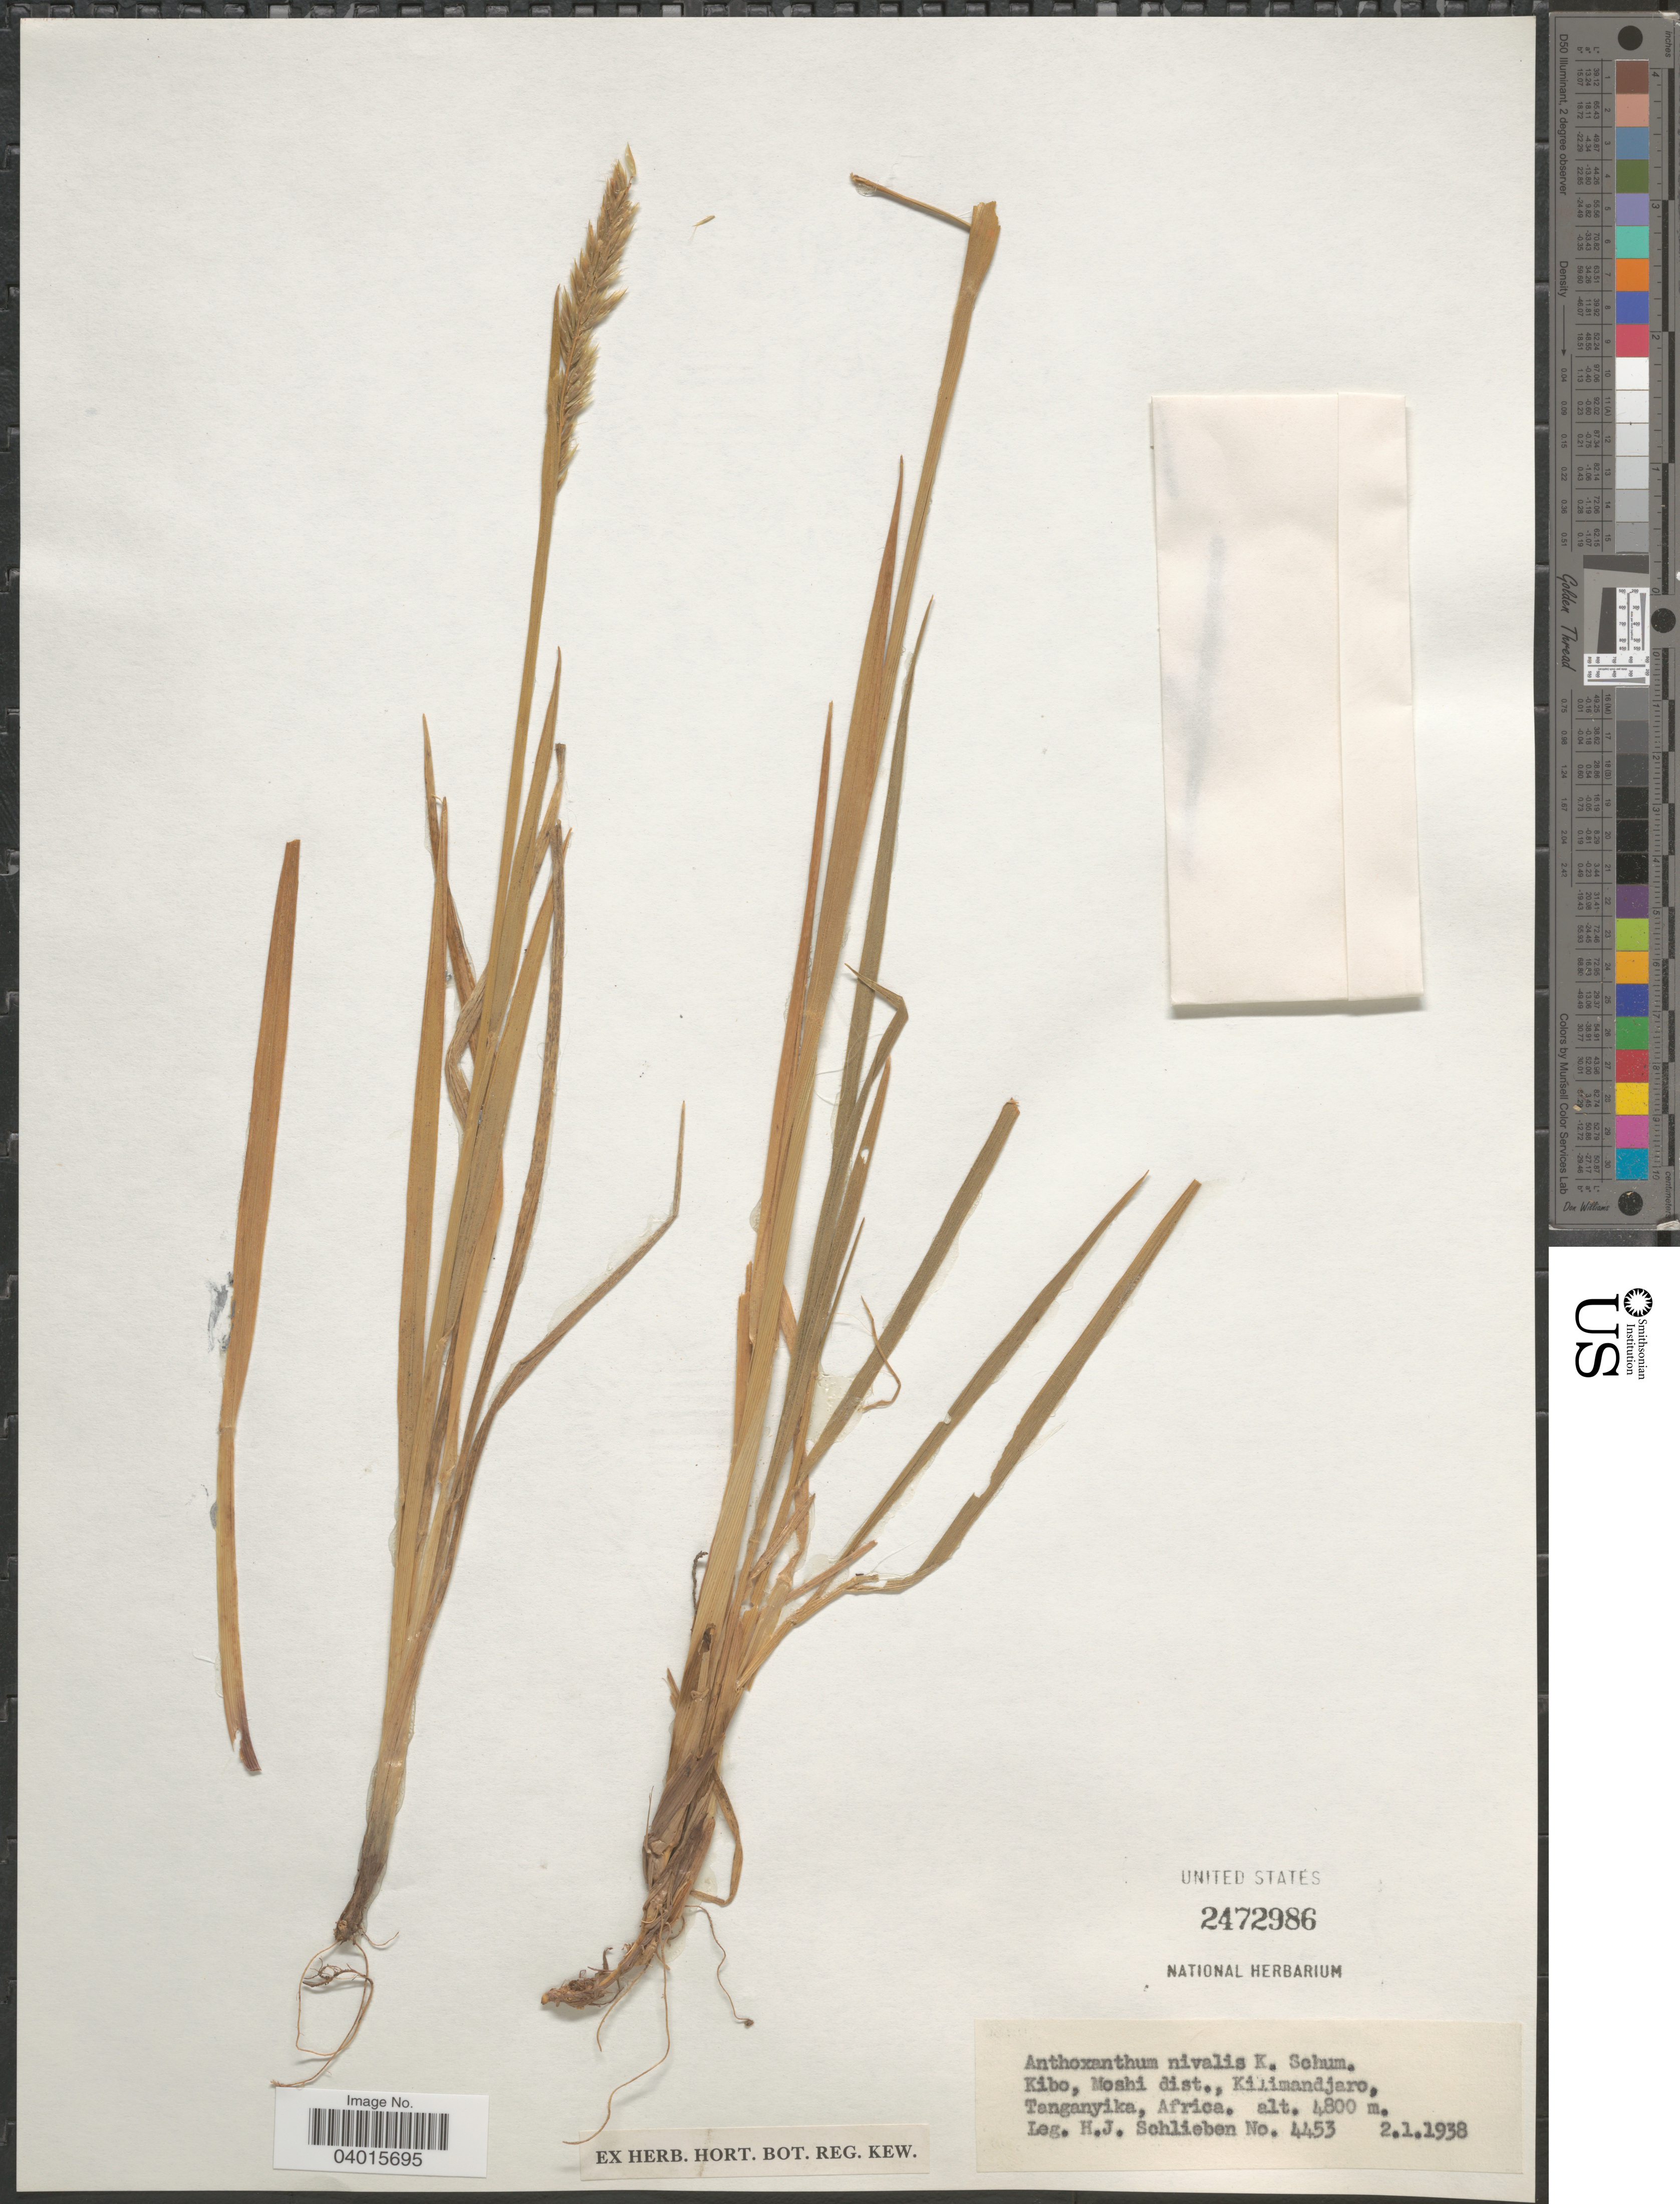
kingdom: Plantae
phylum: Tracheophyta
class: Liliopsida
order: Poales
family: Poaceae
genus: Anthoxanthum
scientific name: Anthoxanthum nivale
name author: K. Schum.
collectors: H. J. Schlieben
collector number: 4453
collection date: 1938-01-02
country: Tanzania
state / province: Kilimanjaro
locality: Kibo, Moshi dist., Kilimandjaro, Tanganyika.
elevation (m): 4800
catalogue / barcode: US 2472986